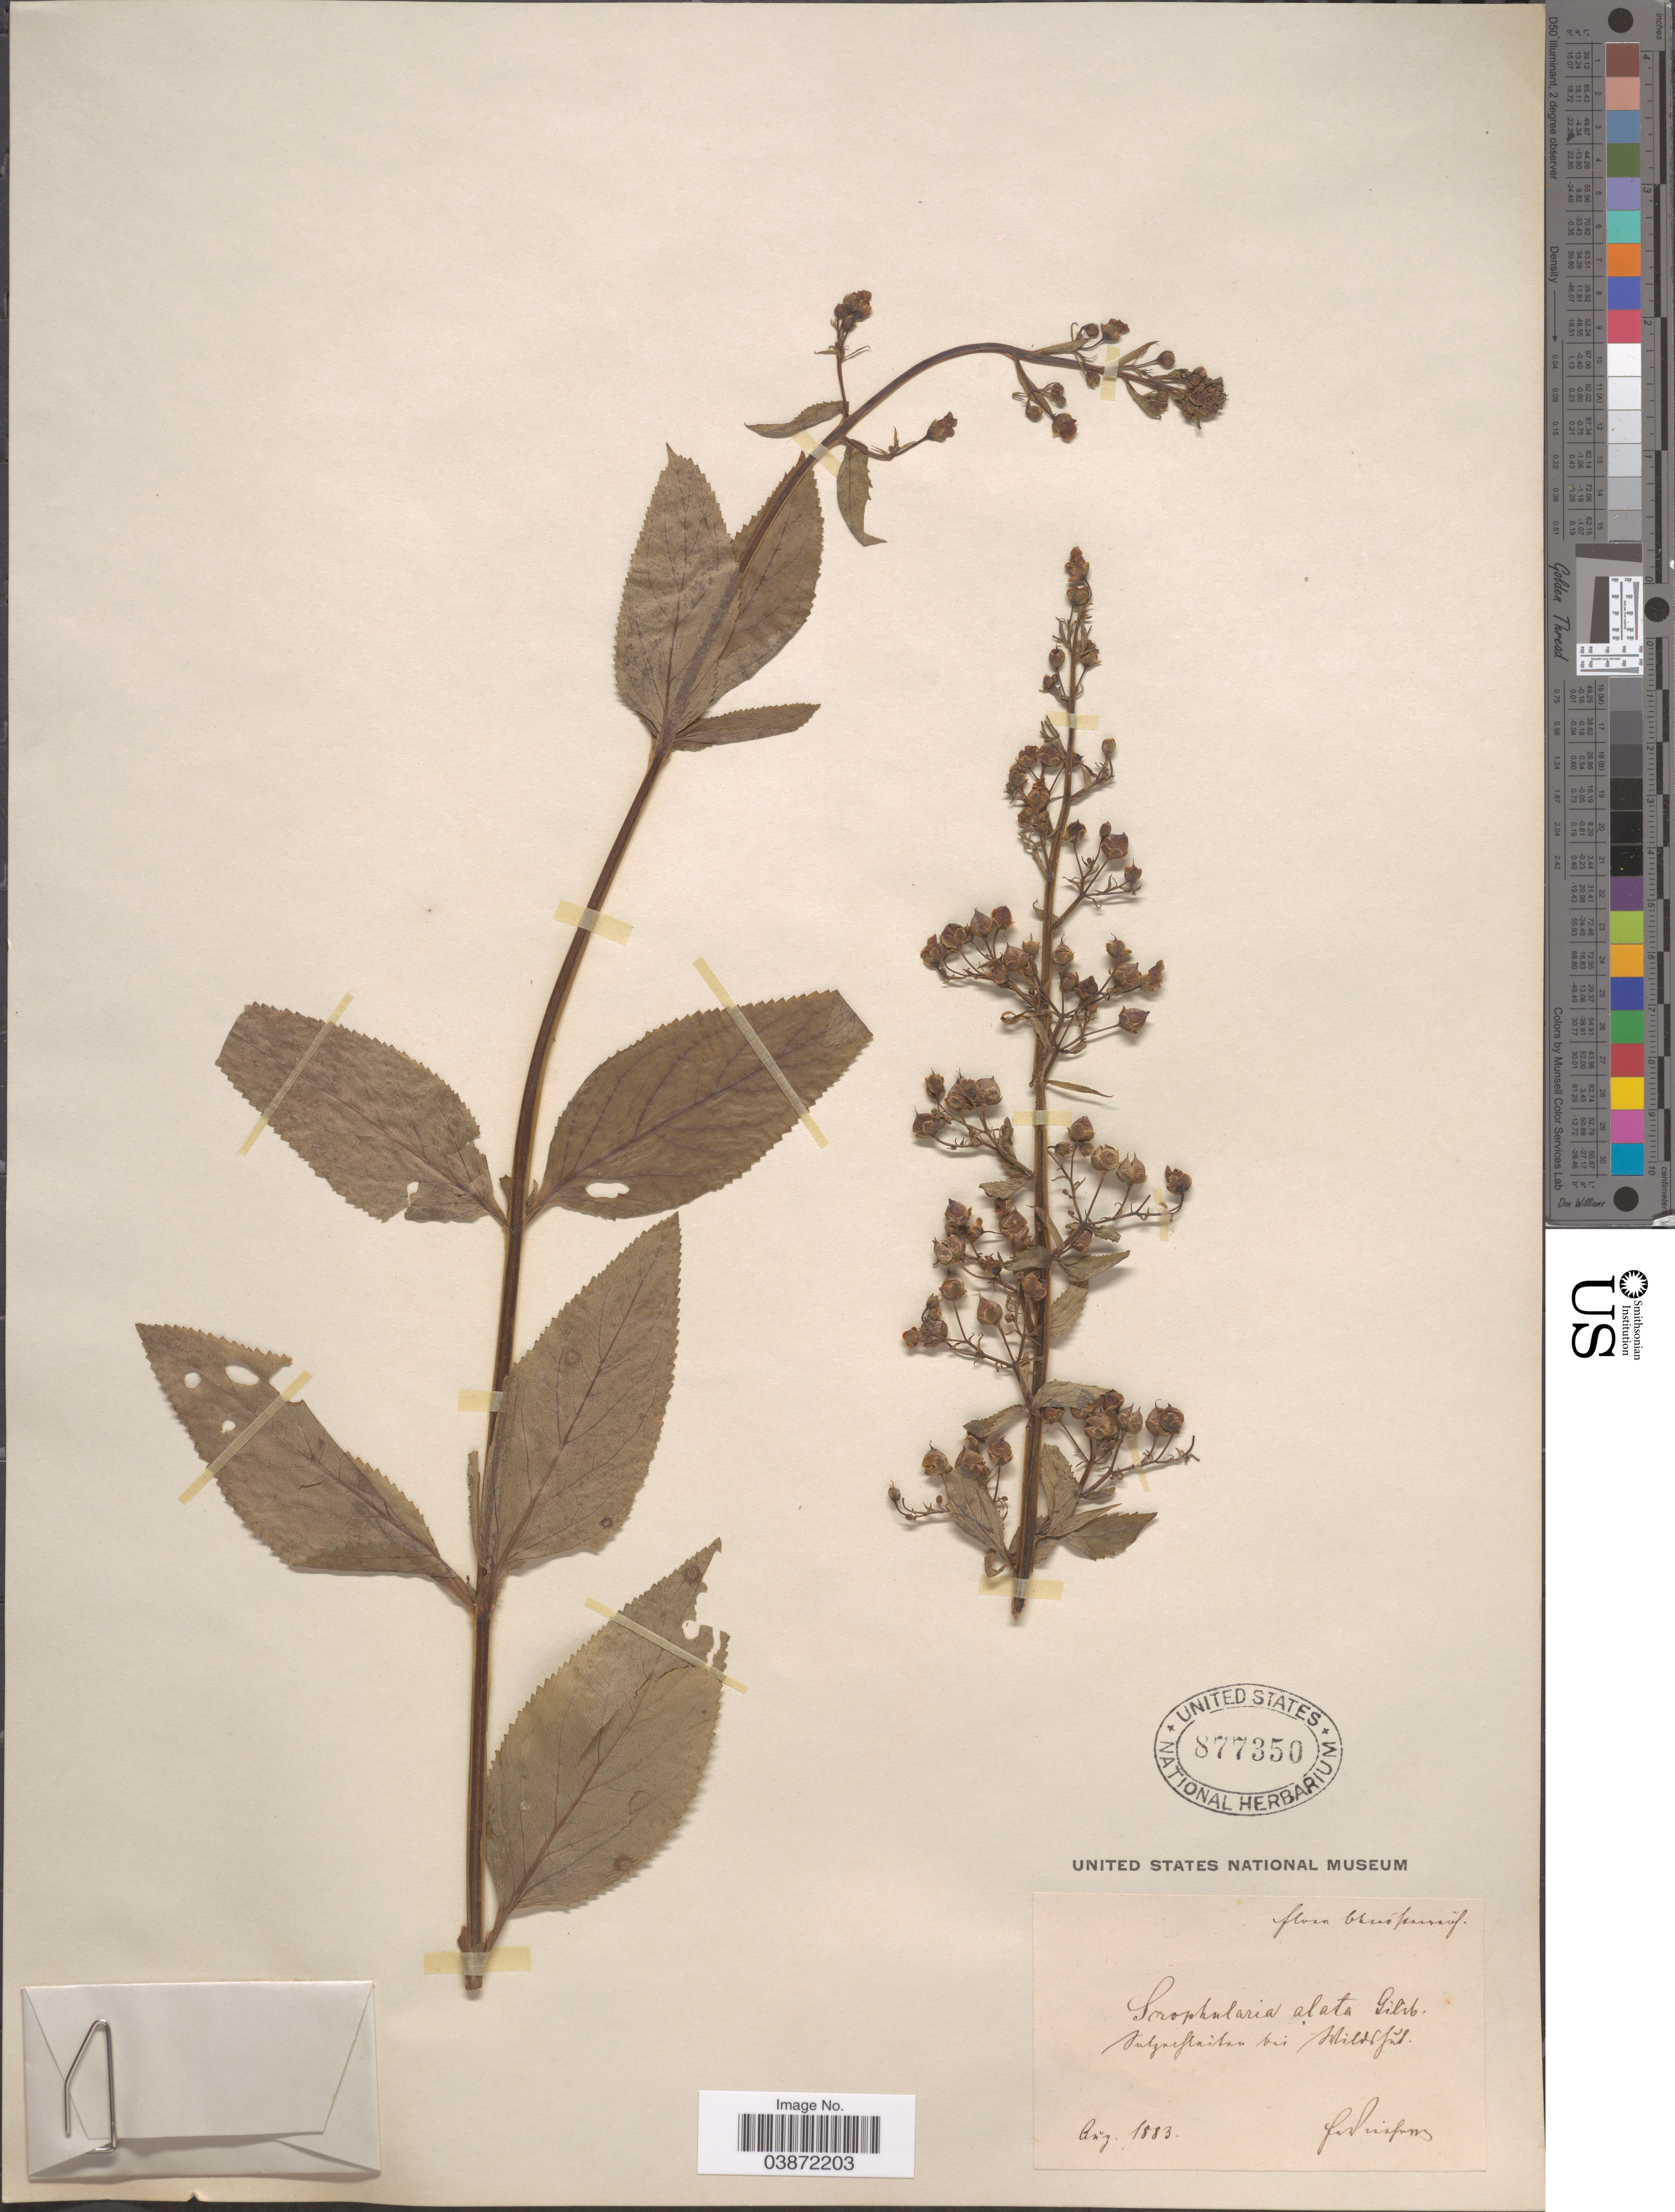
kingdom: Plantae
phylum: Tracheophyta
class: Magnoliopsida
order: Lamiales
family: Scrophulariaceae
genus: Scrophularia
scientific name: Scrophularia alata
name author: A. Gray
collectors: F. Vierhapper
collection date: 1883-08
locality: Ghusparasuf [interpreted]. Sulzarflastan bai Hildgfud. [interpreted]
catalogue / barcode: US 877350